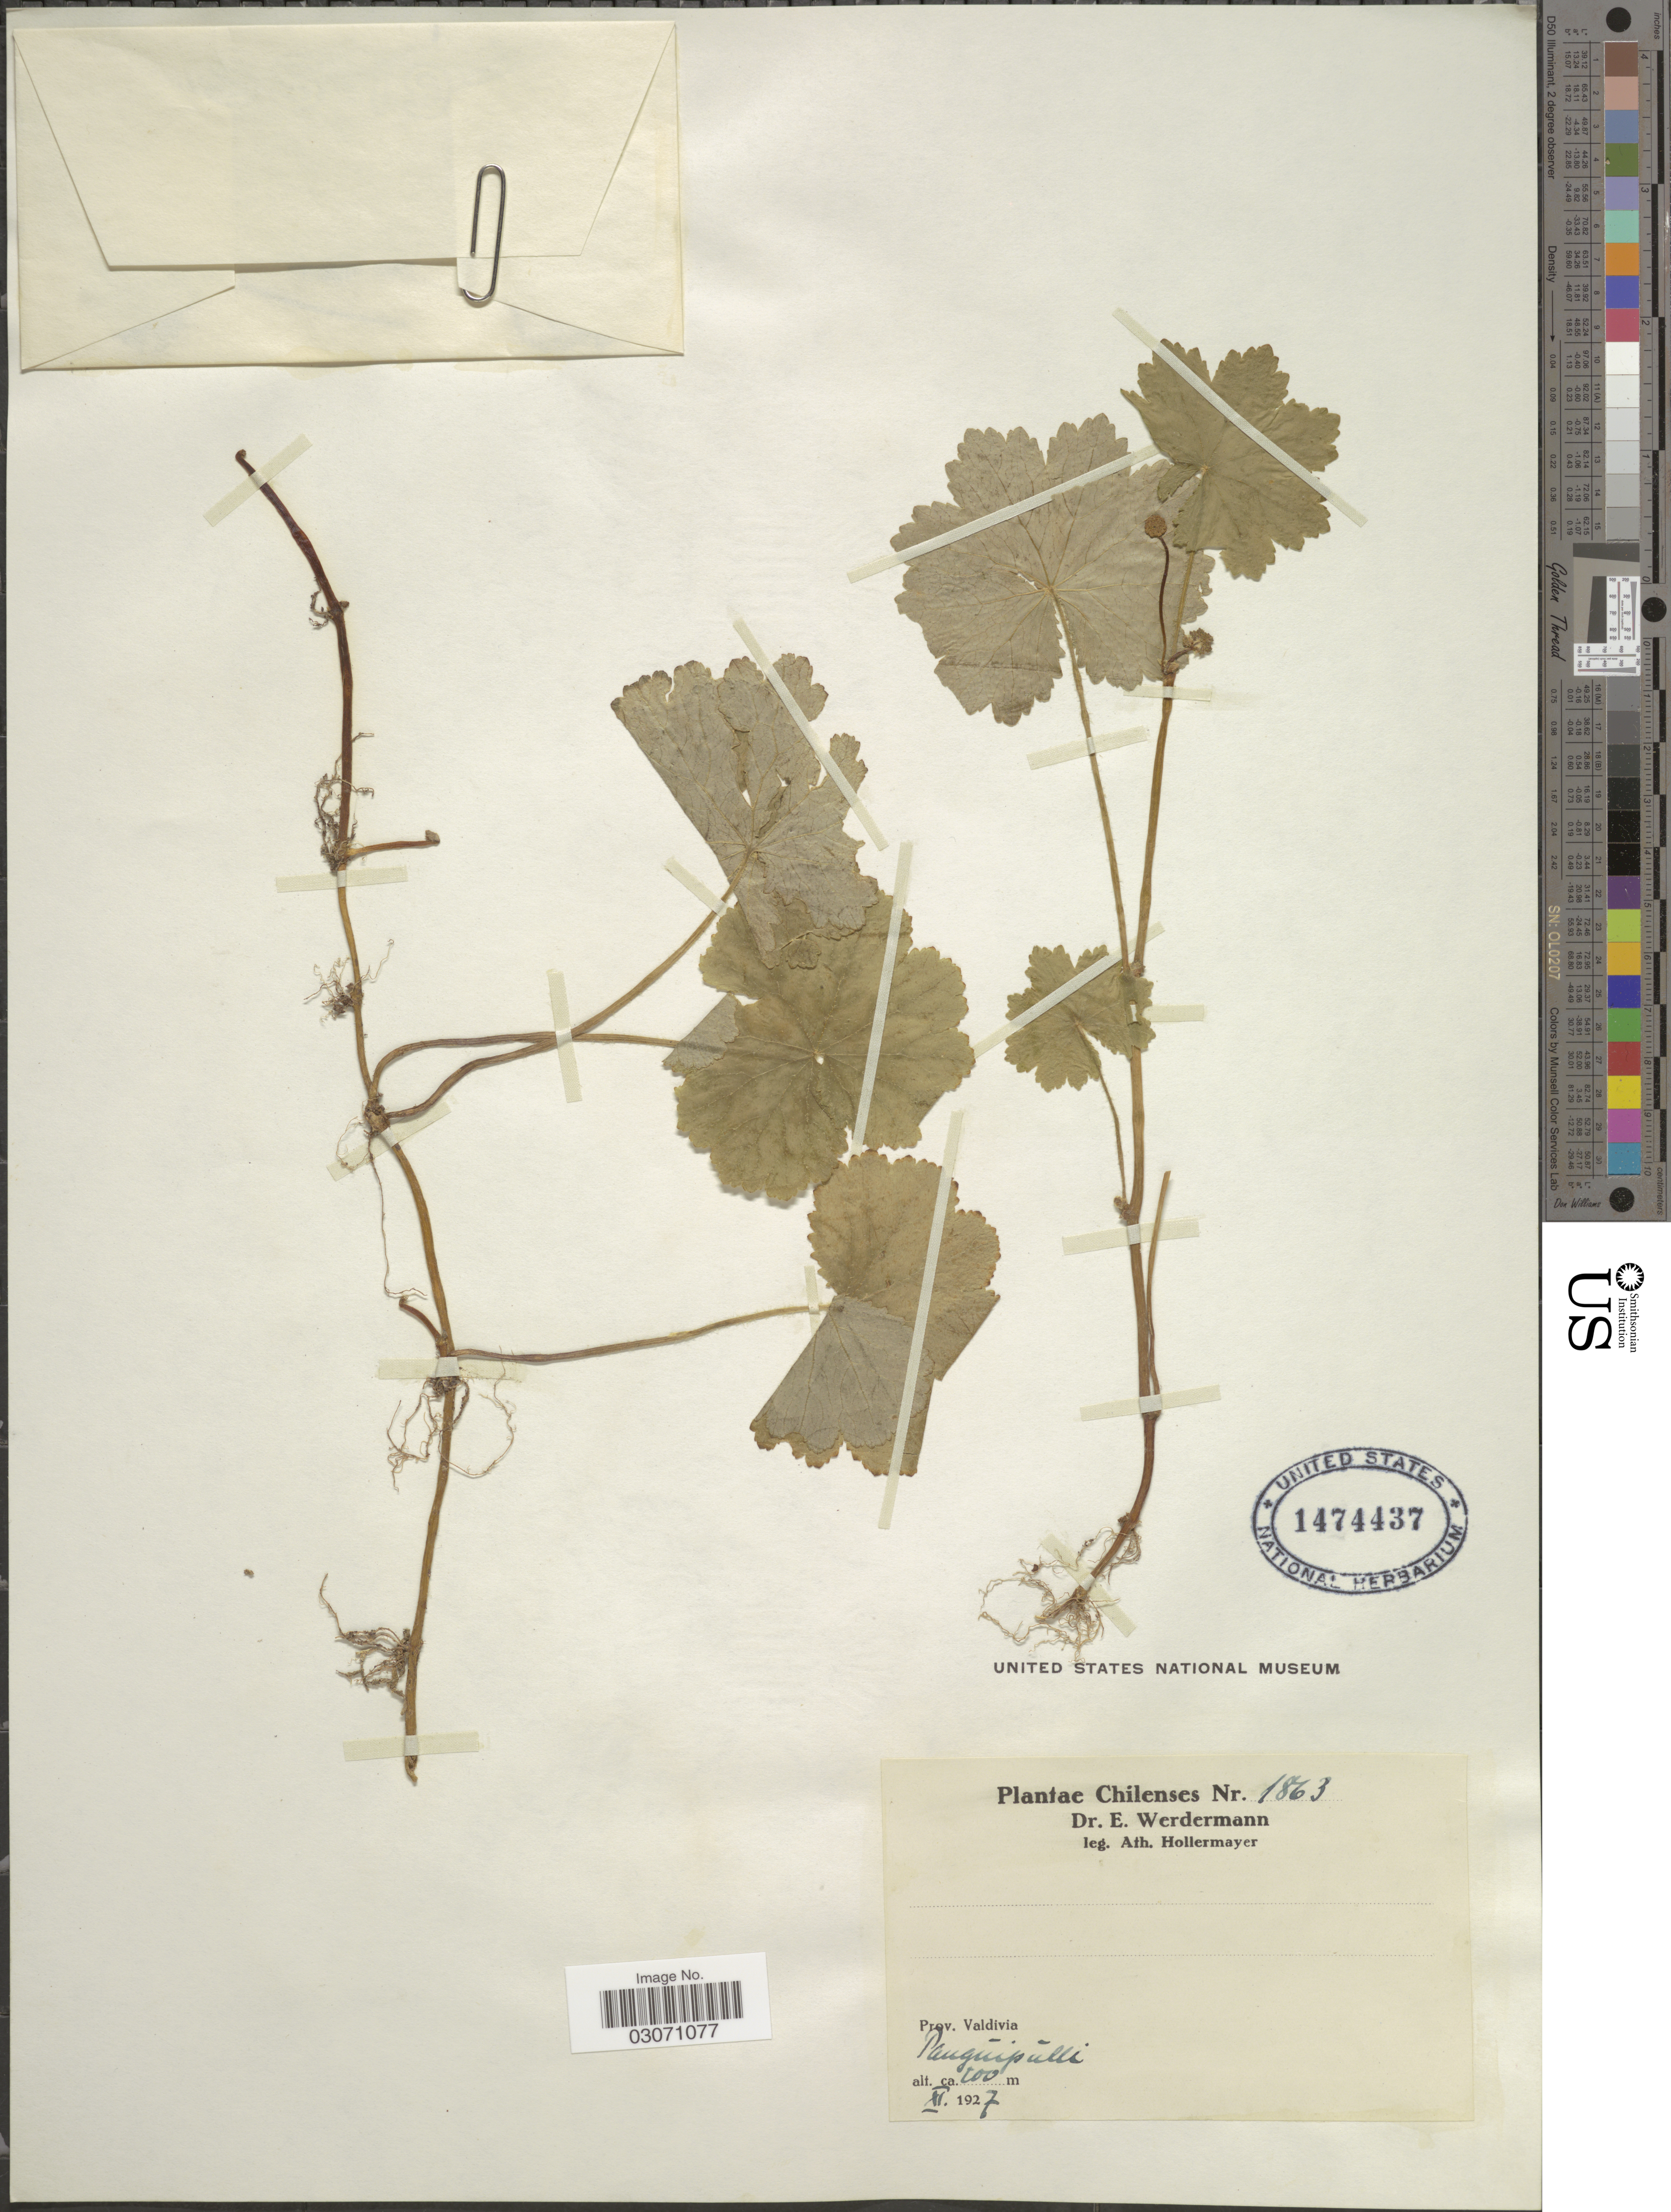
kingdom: Plantae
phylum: Tracheophyta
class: Magnoliopsida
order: Apiales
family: Araliaceae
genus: Hydrocotyle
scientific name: Hydrocotyle poeppigii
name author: DC.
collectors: E. Werdermann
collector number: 1863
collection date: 1927-11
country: Chile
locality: Prov. Valdivia, Panguipulli.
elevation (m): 100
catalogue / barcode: US 1474437